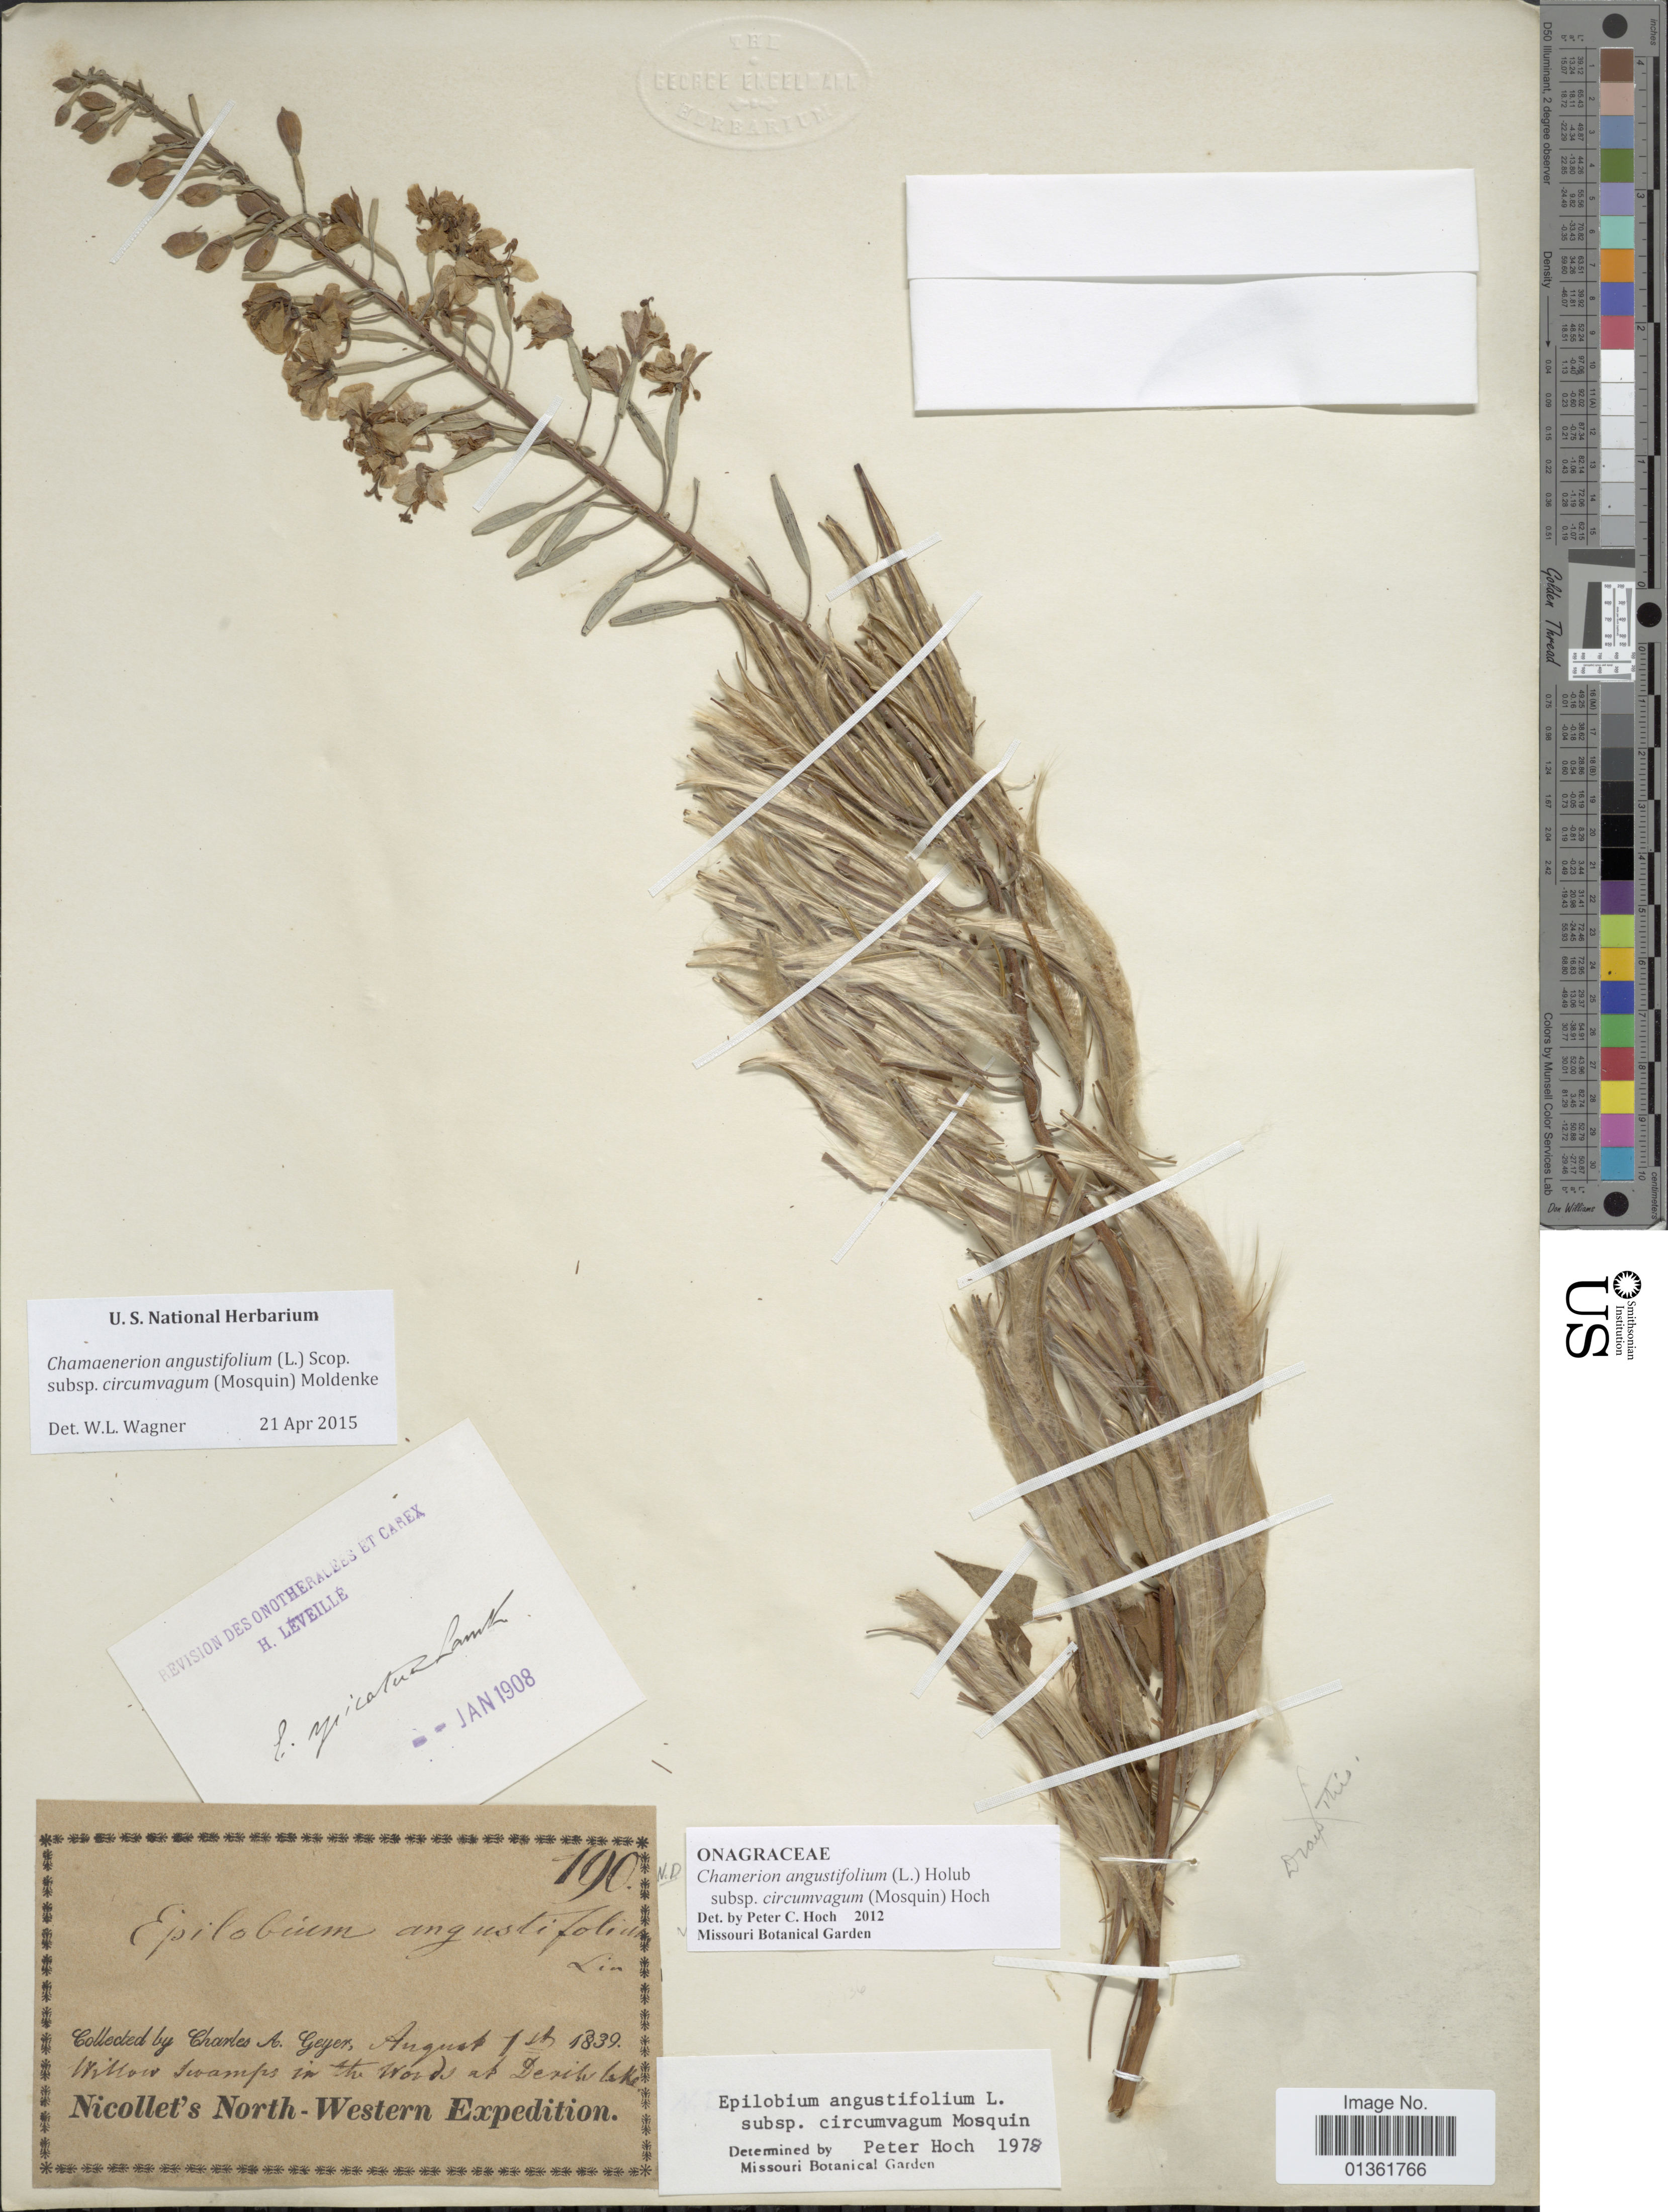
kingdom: Plantae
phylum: Tracheophyta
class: Magnoliopsida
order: Myrtales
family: Onagraceae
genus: Chamaenerion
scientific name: Chamaenerion angustifolium subsp. circumvagum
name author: (Mosquin) Moldenke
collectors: C. A. Geyer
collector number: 190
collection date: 1839-08-01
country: United States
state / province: North Dakota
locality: Willow Swamps in the Words at Devils Lake.